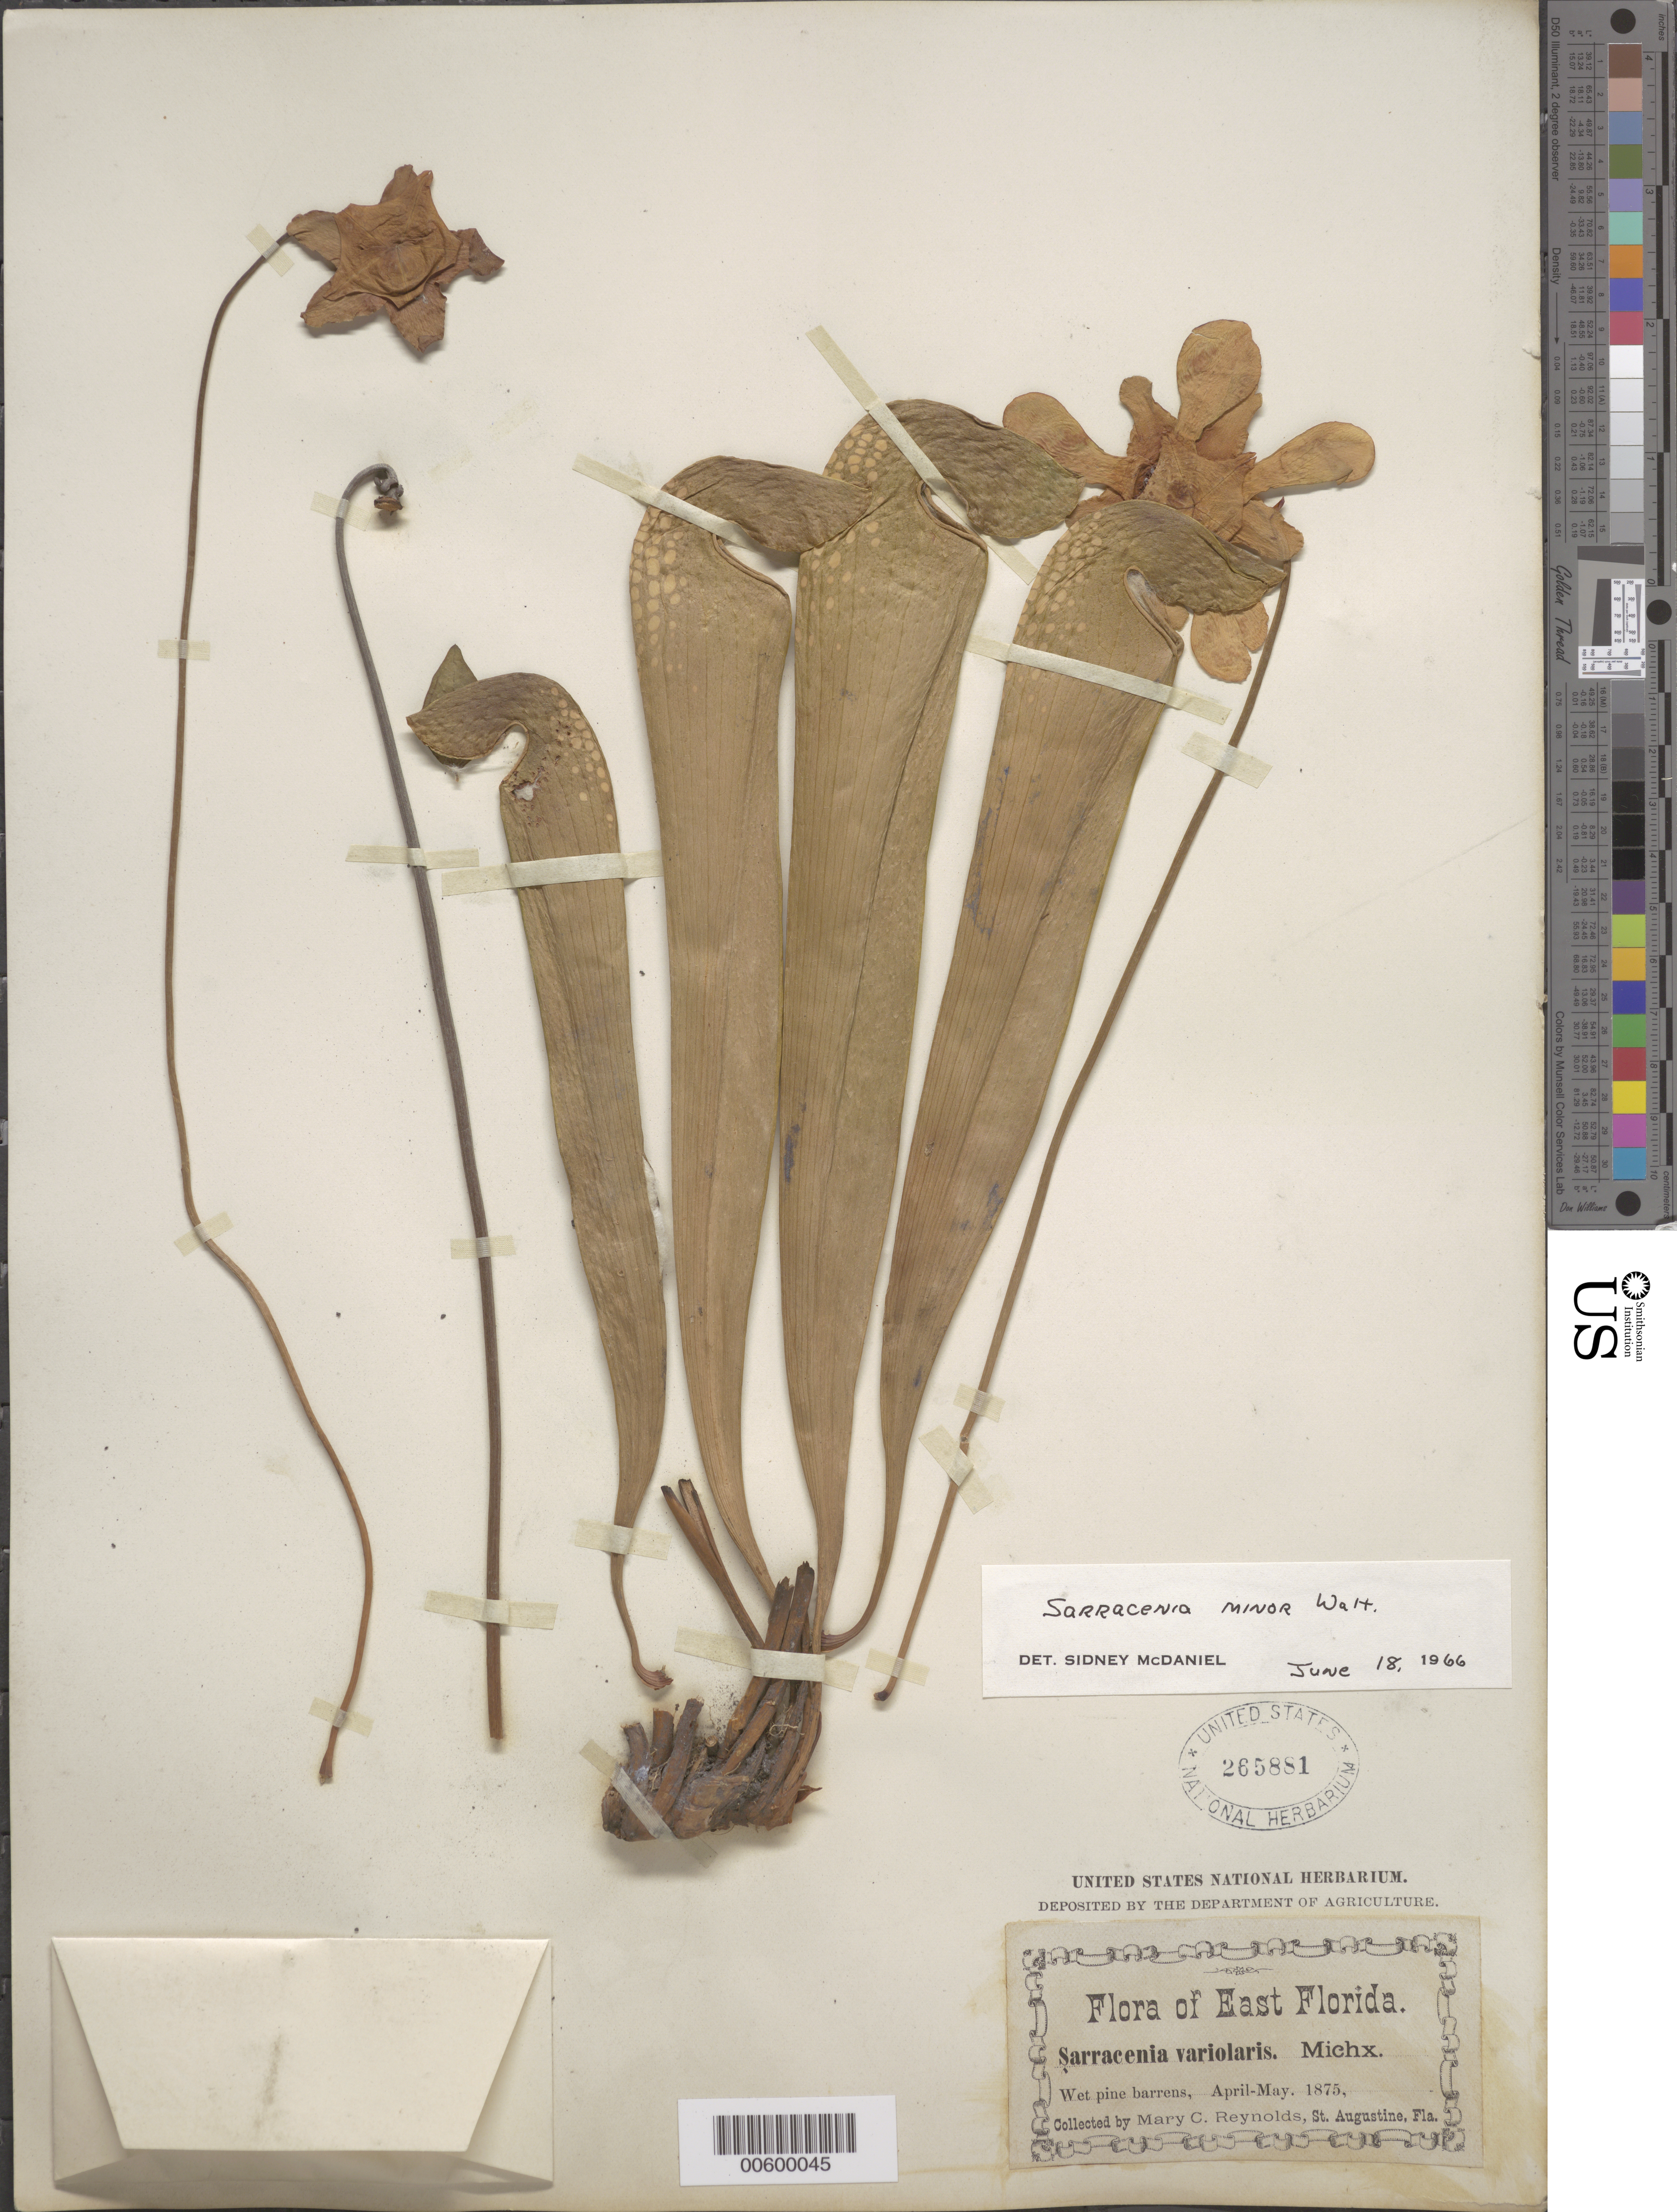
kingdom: Plantae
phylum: Tracheophyta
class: Magnoliopsida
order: Ericales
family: Sarraceniaceae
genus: Sarracenia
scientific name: Sarracenia minor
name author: Walter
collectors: M. Reynolds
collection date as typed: Apr 1875 to -- May 1875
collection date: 1875-04/1875-05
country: United States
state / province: Florida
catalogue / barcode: US 265881